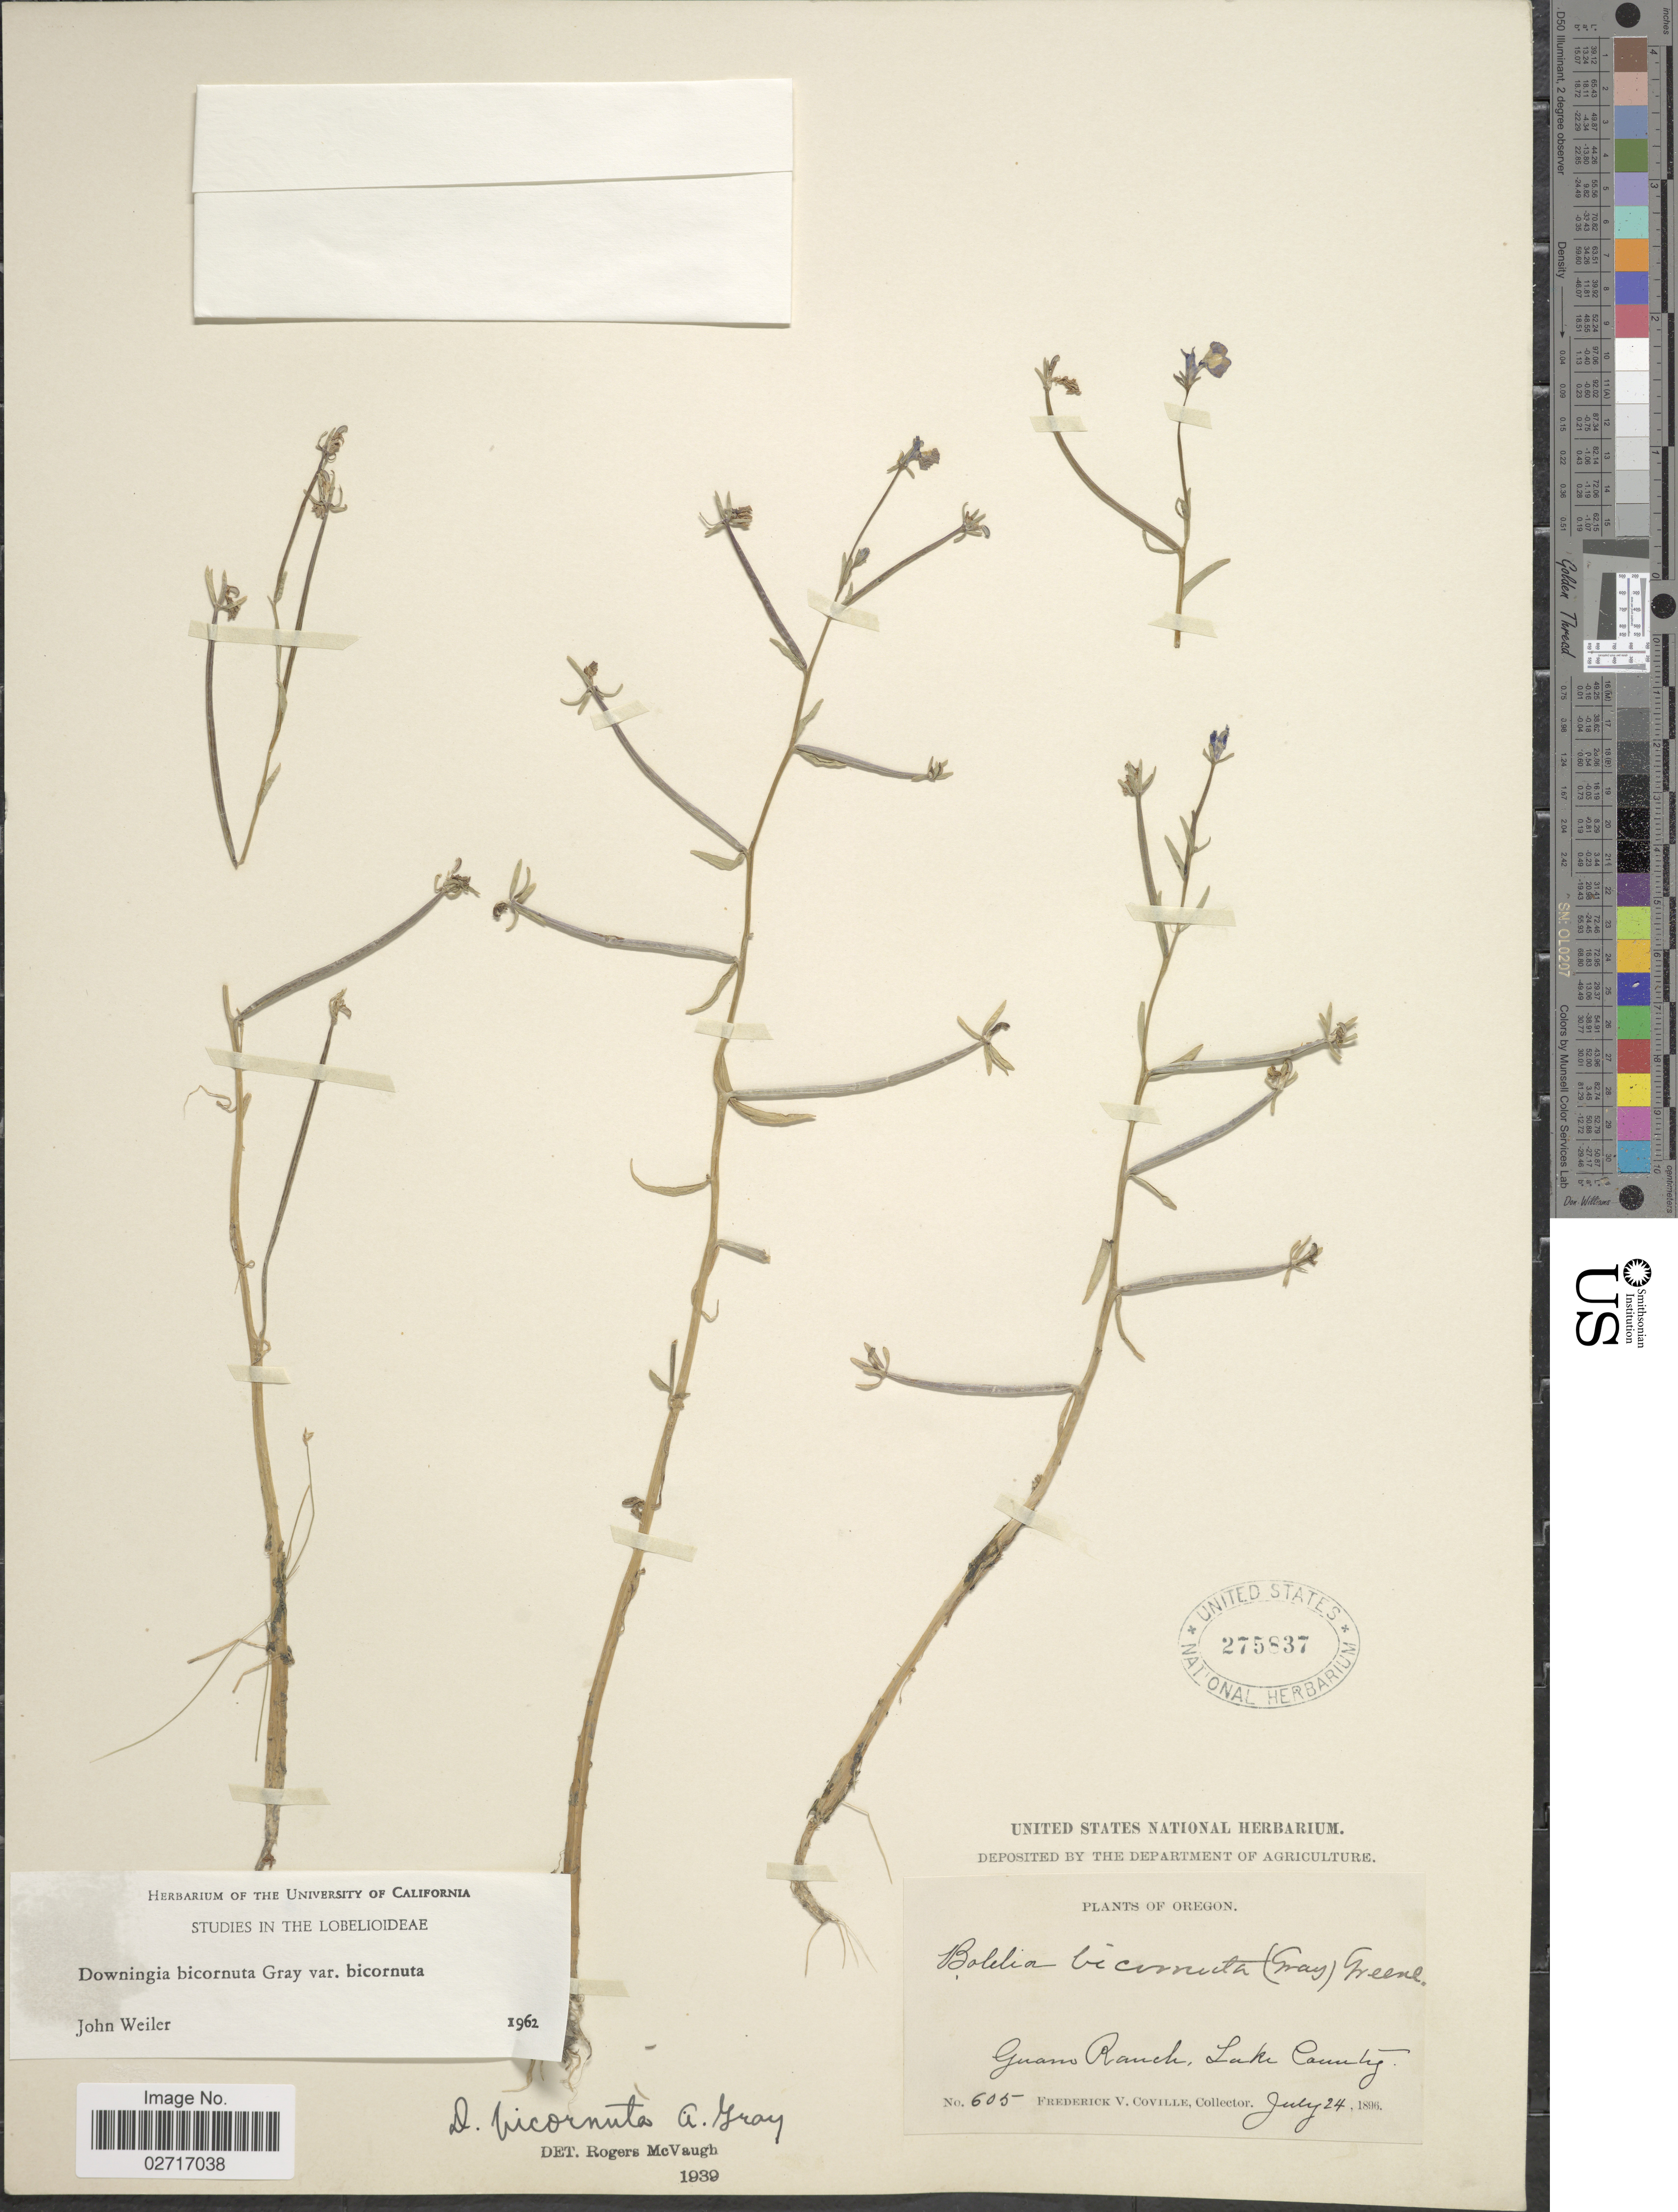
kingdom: Plantae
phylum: Tracheophyta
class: Magnoliopsida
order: Asterales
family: Campanulaceae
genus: Downingia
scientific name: Downingia bicornuta var. bicornuta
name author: A. Gray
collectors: F. V. Coville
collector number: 605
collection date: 1896-07-24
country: United States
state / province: Oregon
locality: Guano Ranch, Lake County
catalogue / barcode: US 275837